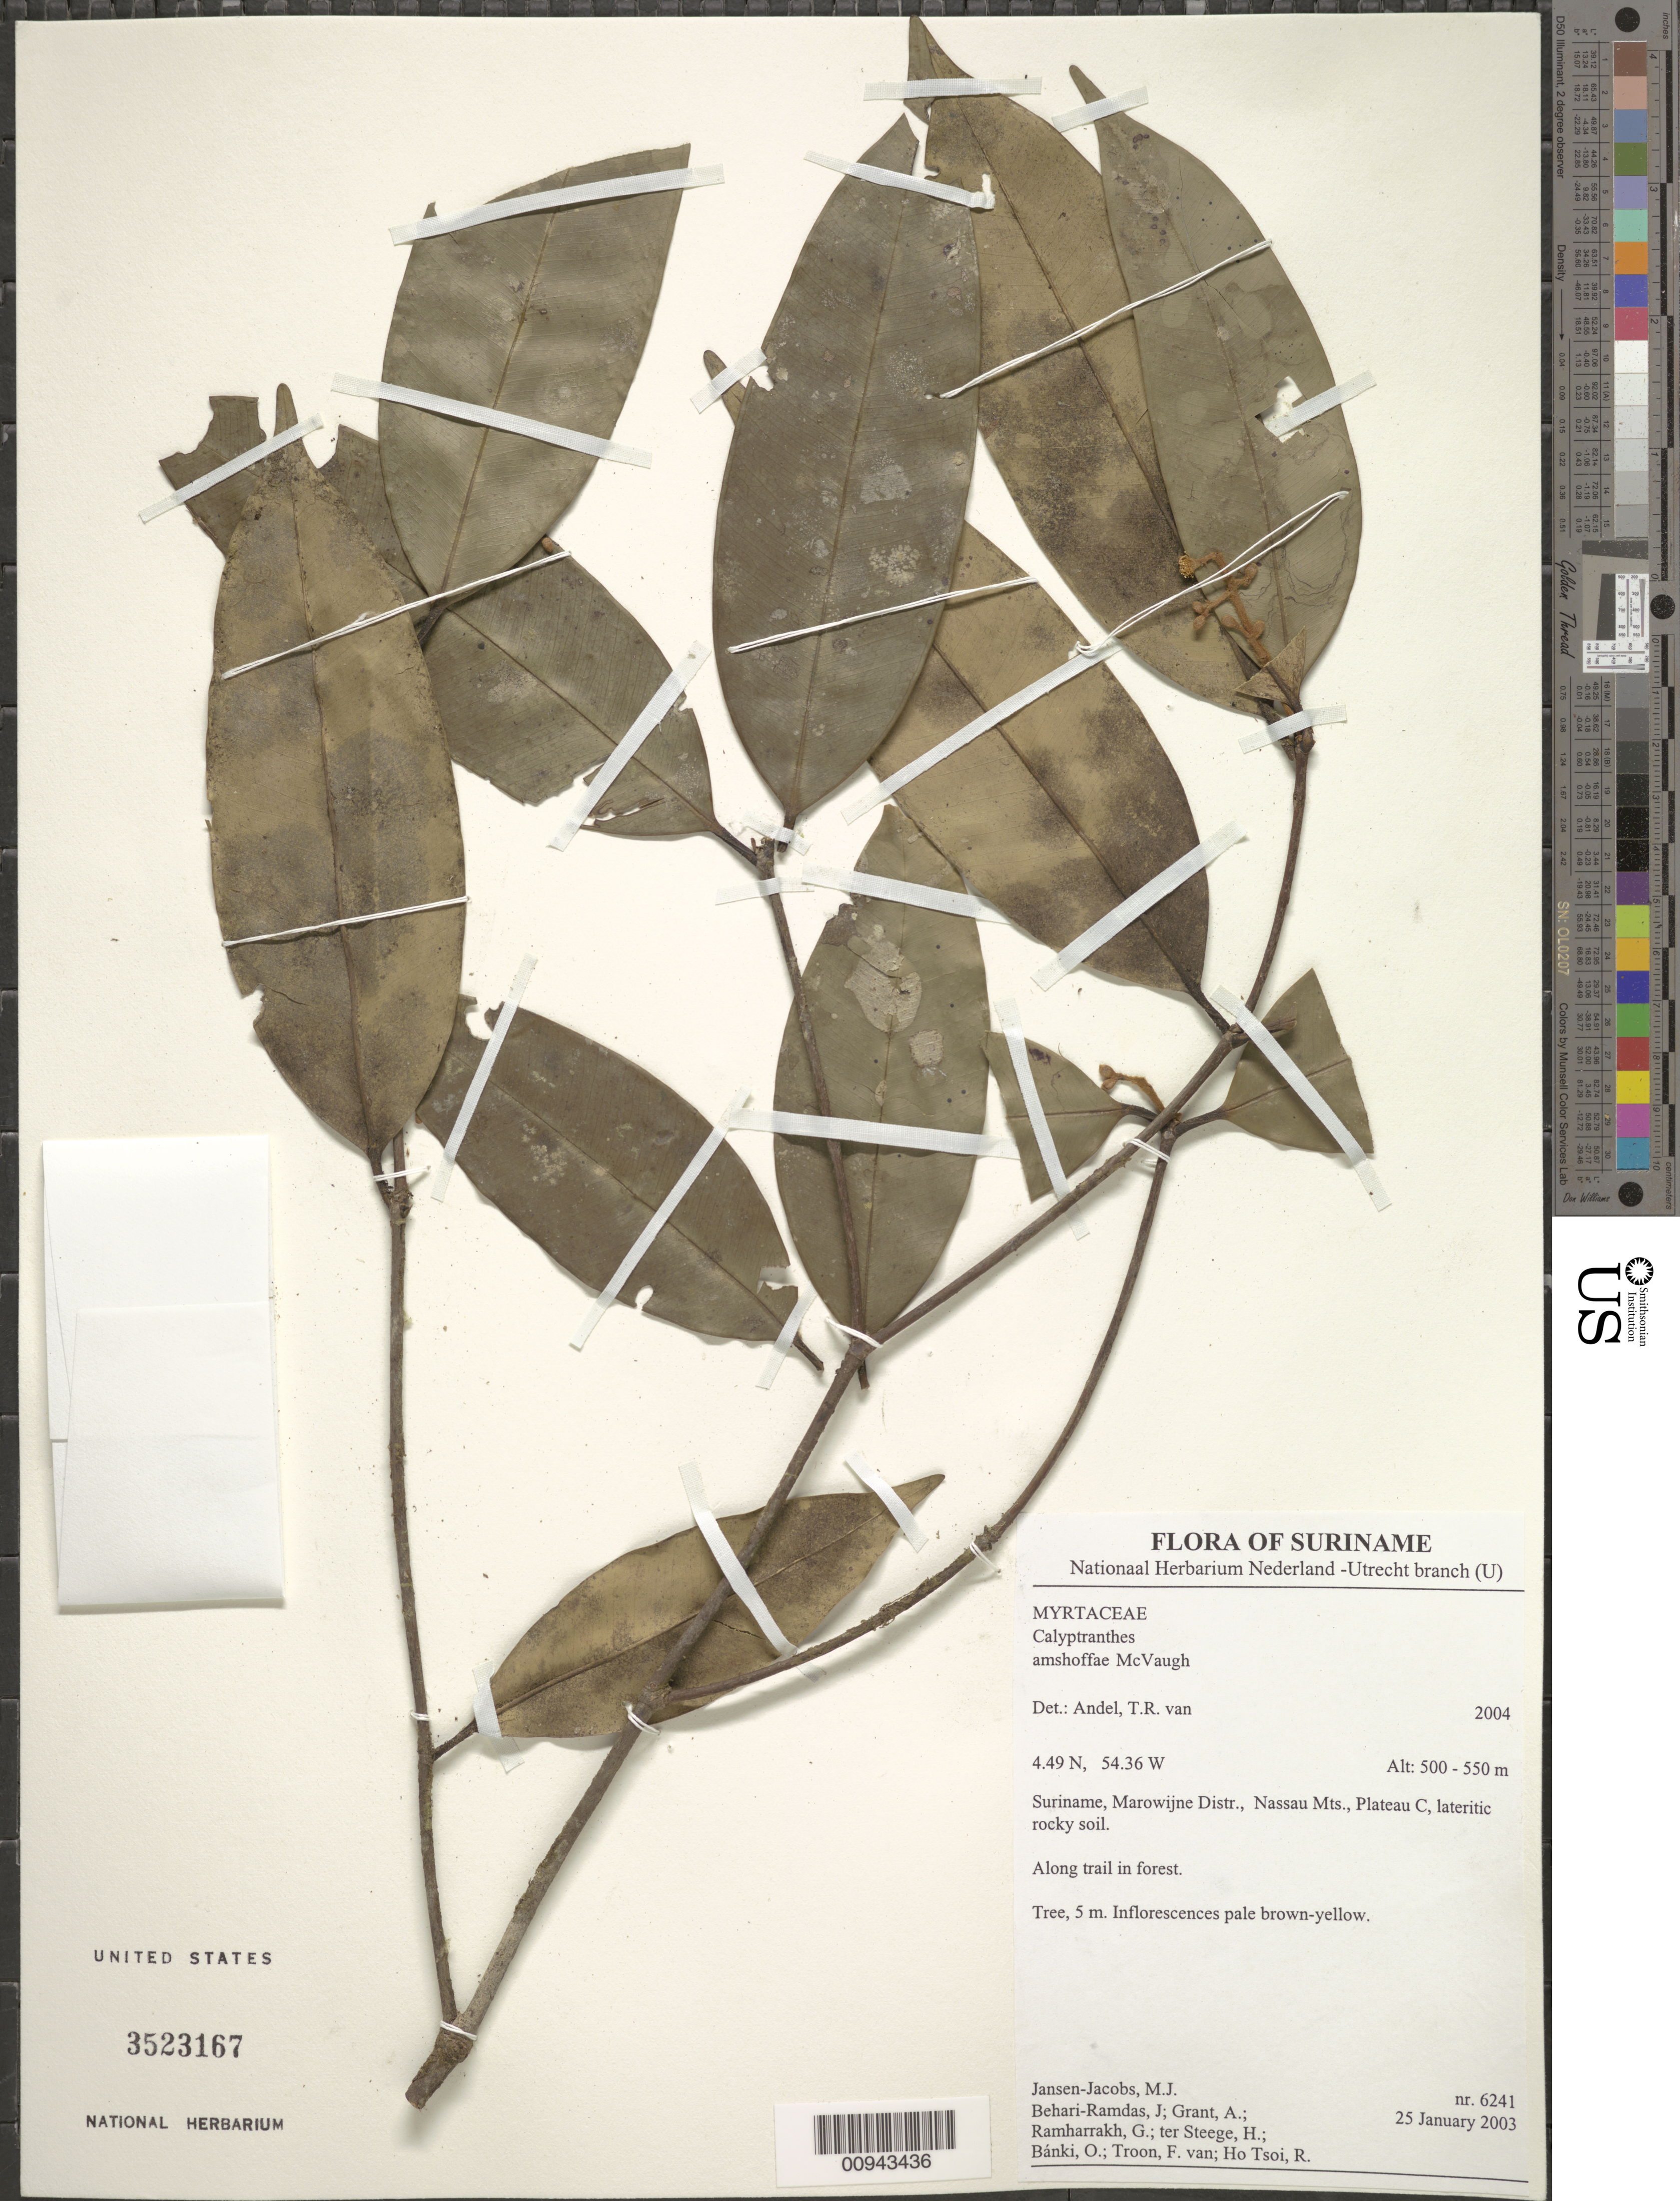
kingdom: Plantae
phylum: Tracheophyta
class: Magnoliopsida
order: Myrtales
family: Myrtaceae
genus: Myrcia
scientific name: Myrcia amshoffae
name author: (McVaugh) A.R. Lourenço & E. Lucas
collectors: M. J. Jansen-Jacobs, J. Behari-Ramdas, A. Grant, G. Ramharrakh, H. ter Steege, O. Bánki, F. Van Troon & R. Ho Tsoi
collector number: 6241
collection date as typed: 25-Jan-03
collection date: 2003-01-25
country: Suriname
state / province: Marowijne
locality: Nassau Mts., Plateau C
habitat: Lateritic rocky soil. Along trail in forest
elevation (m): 500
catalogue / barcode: US 3523167